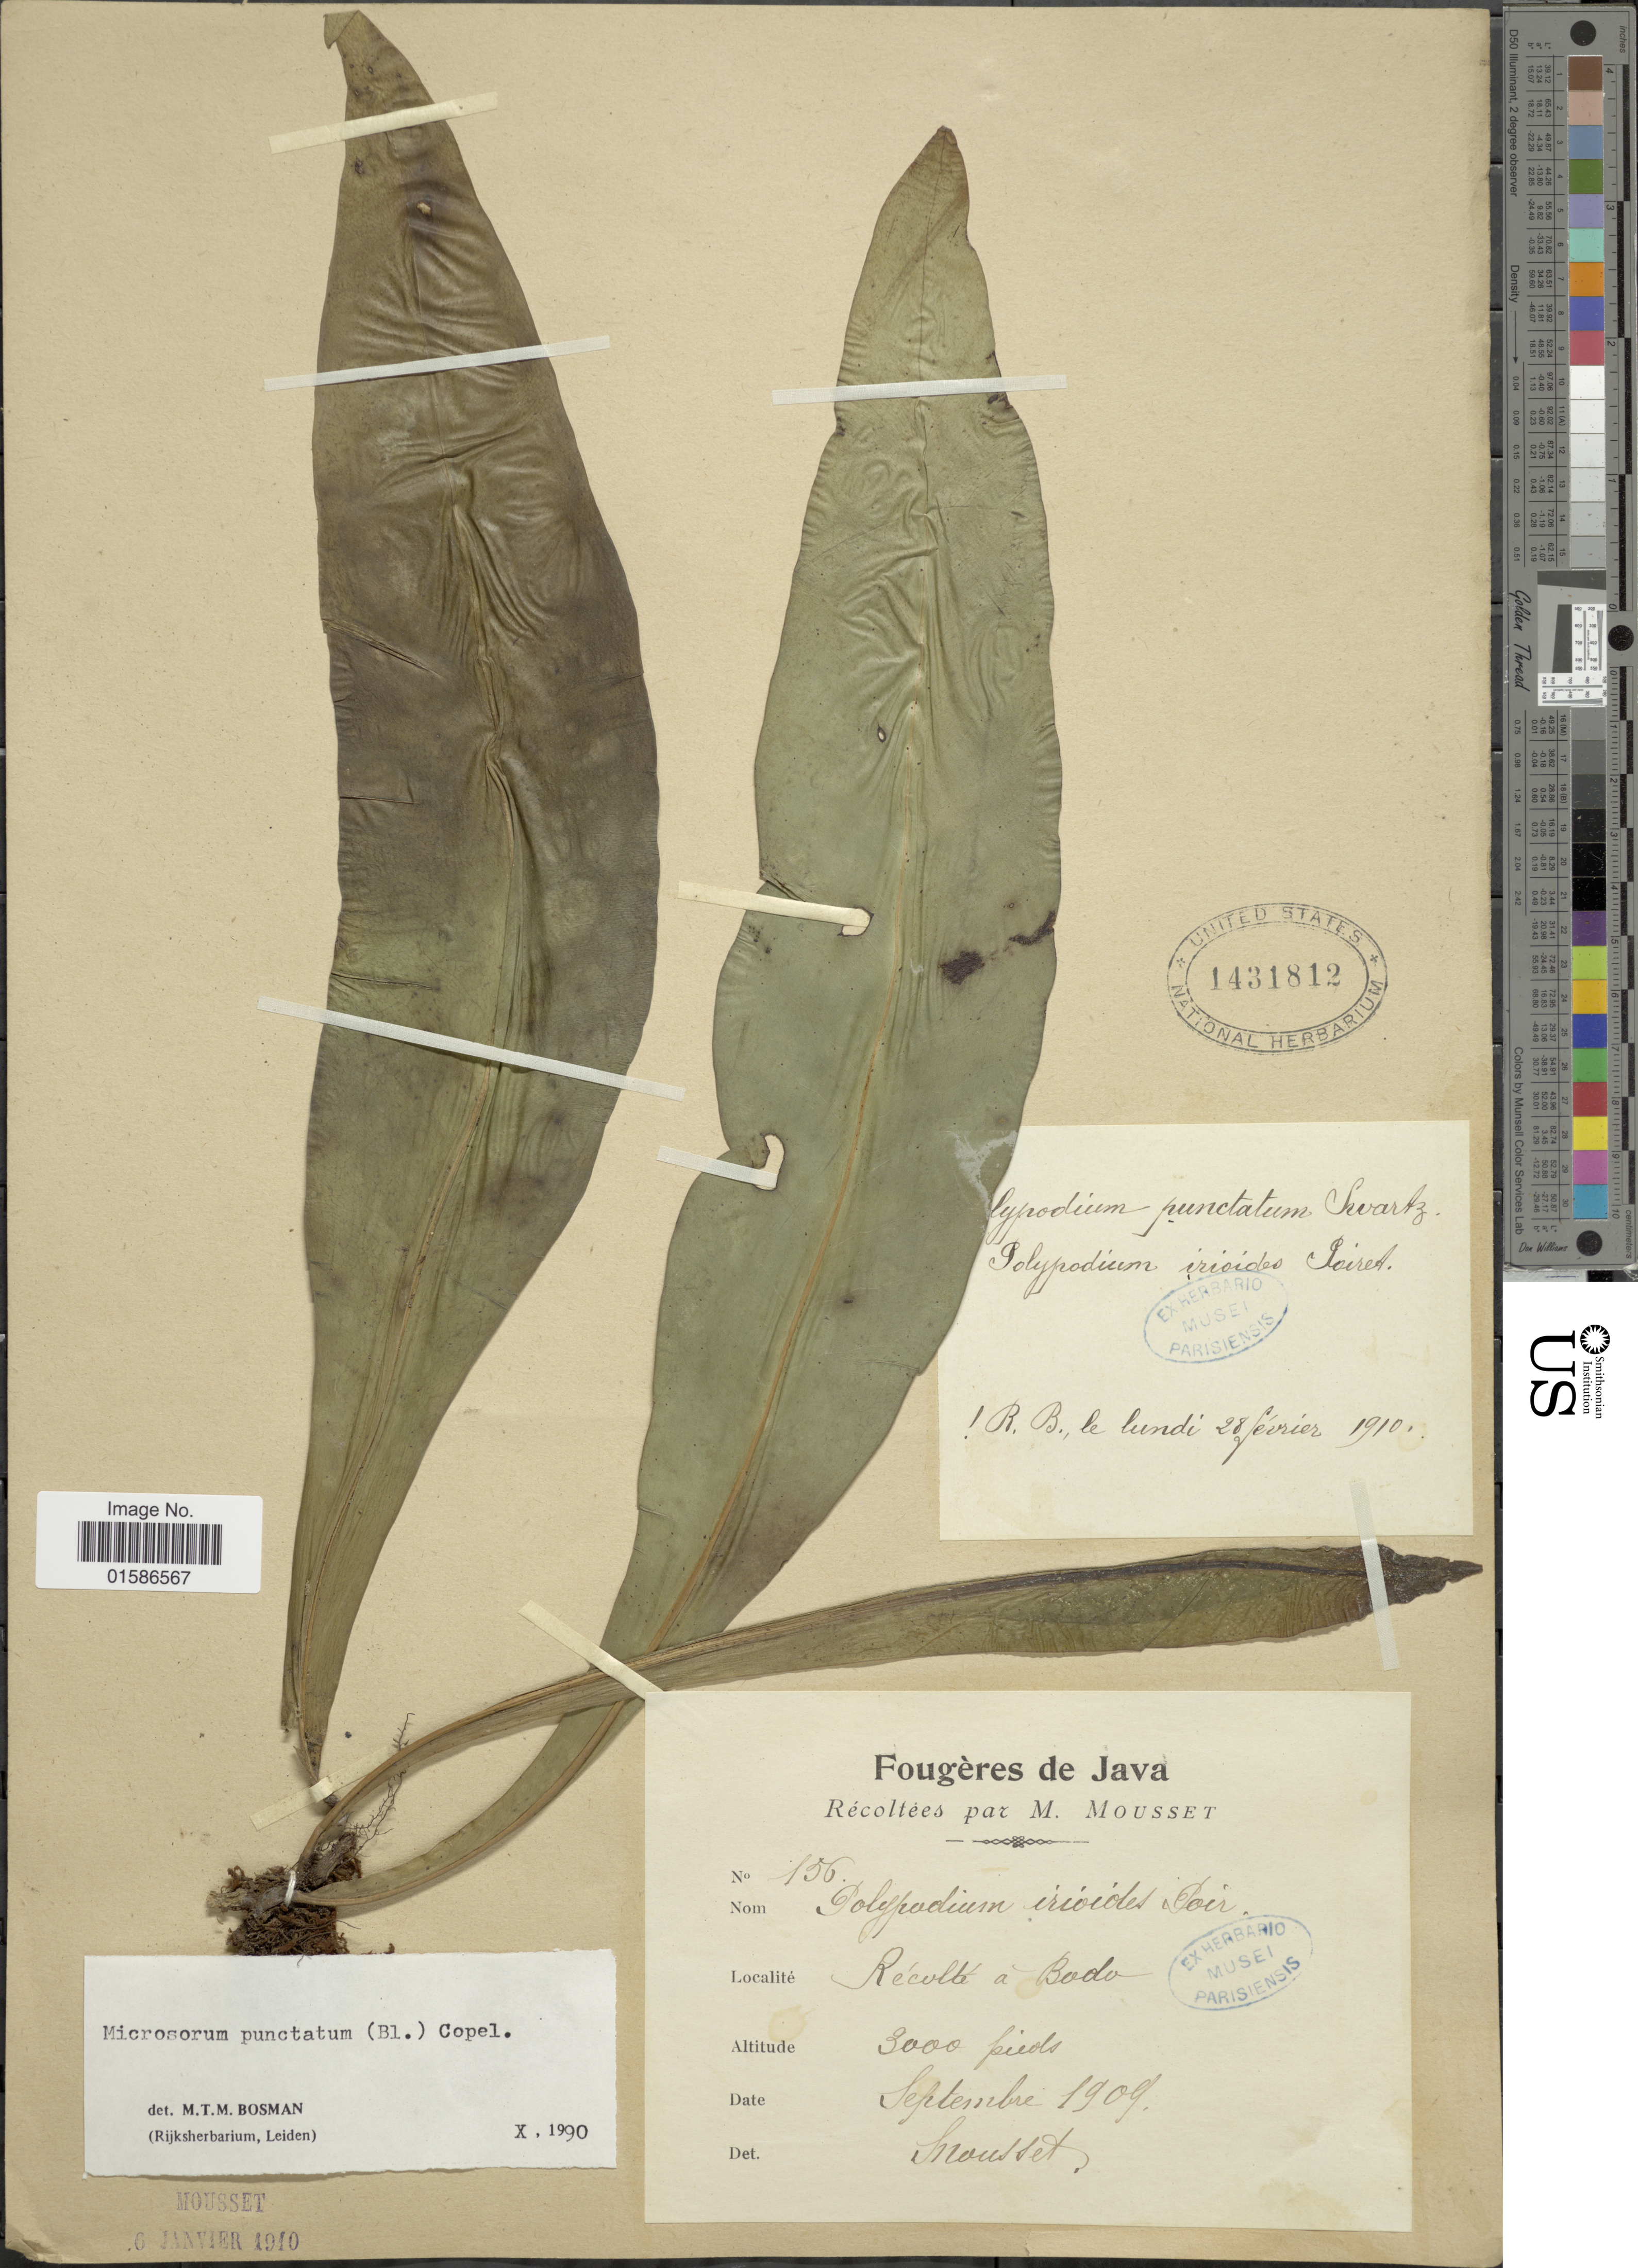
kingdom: Plantae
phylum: Tracheophyta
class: Polypodiopsida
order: Polypodiales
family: Polypodiaceae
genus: Microsorum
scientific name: Microsorum punctatum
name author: (L.) Copel.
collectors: M. Mousset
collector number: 156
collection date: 1904-09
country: Indonesia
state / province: Java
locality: Recolté à Bodo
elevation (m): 914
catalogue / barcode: US 1431812